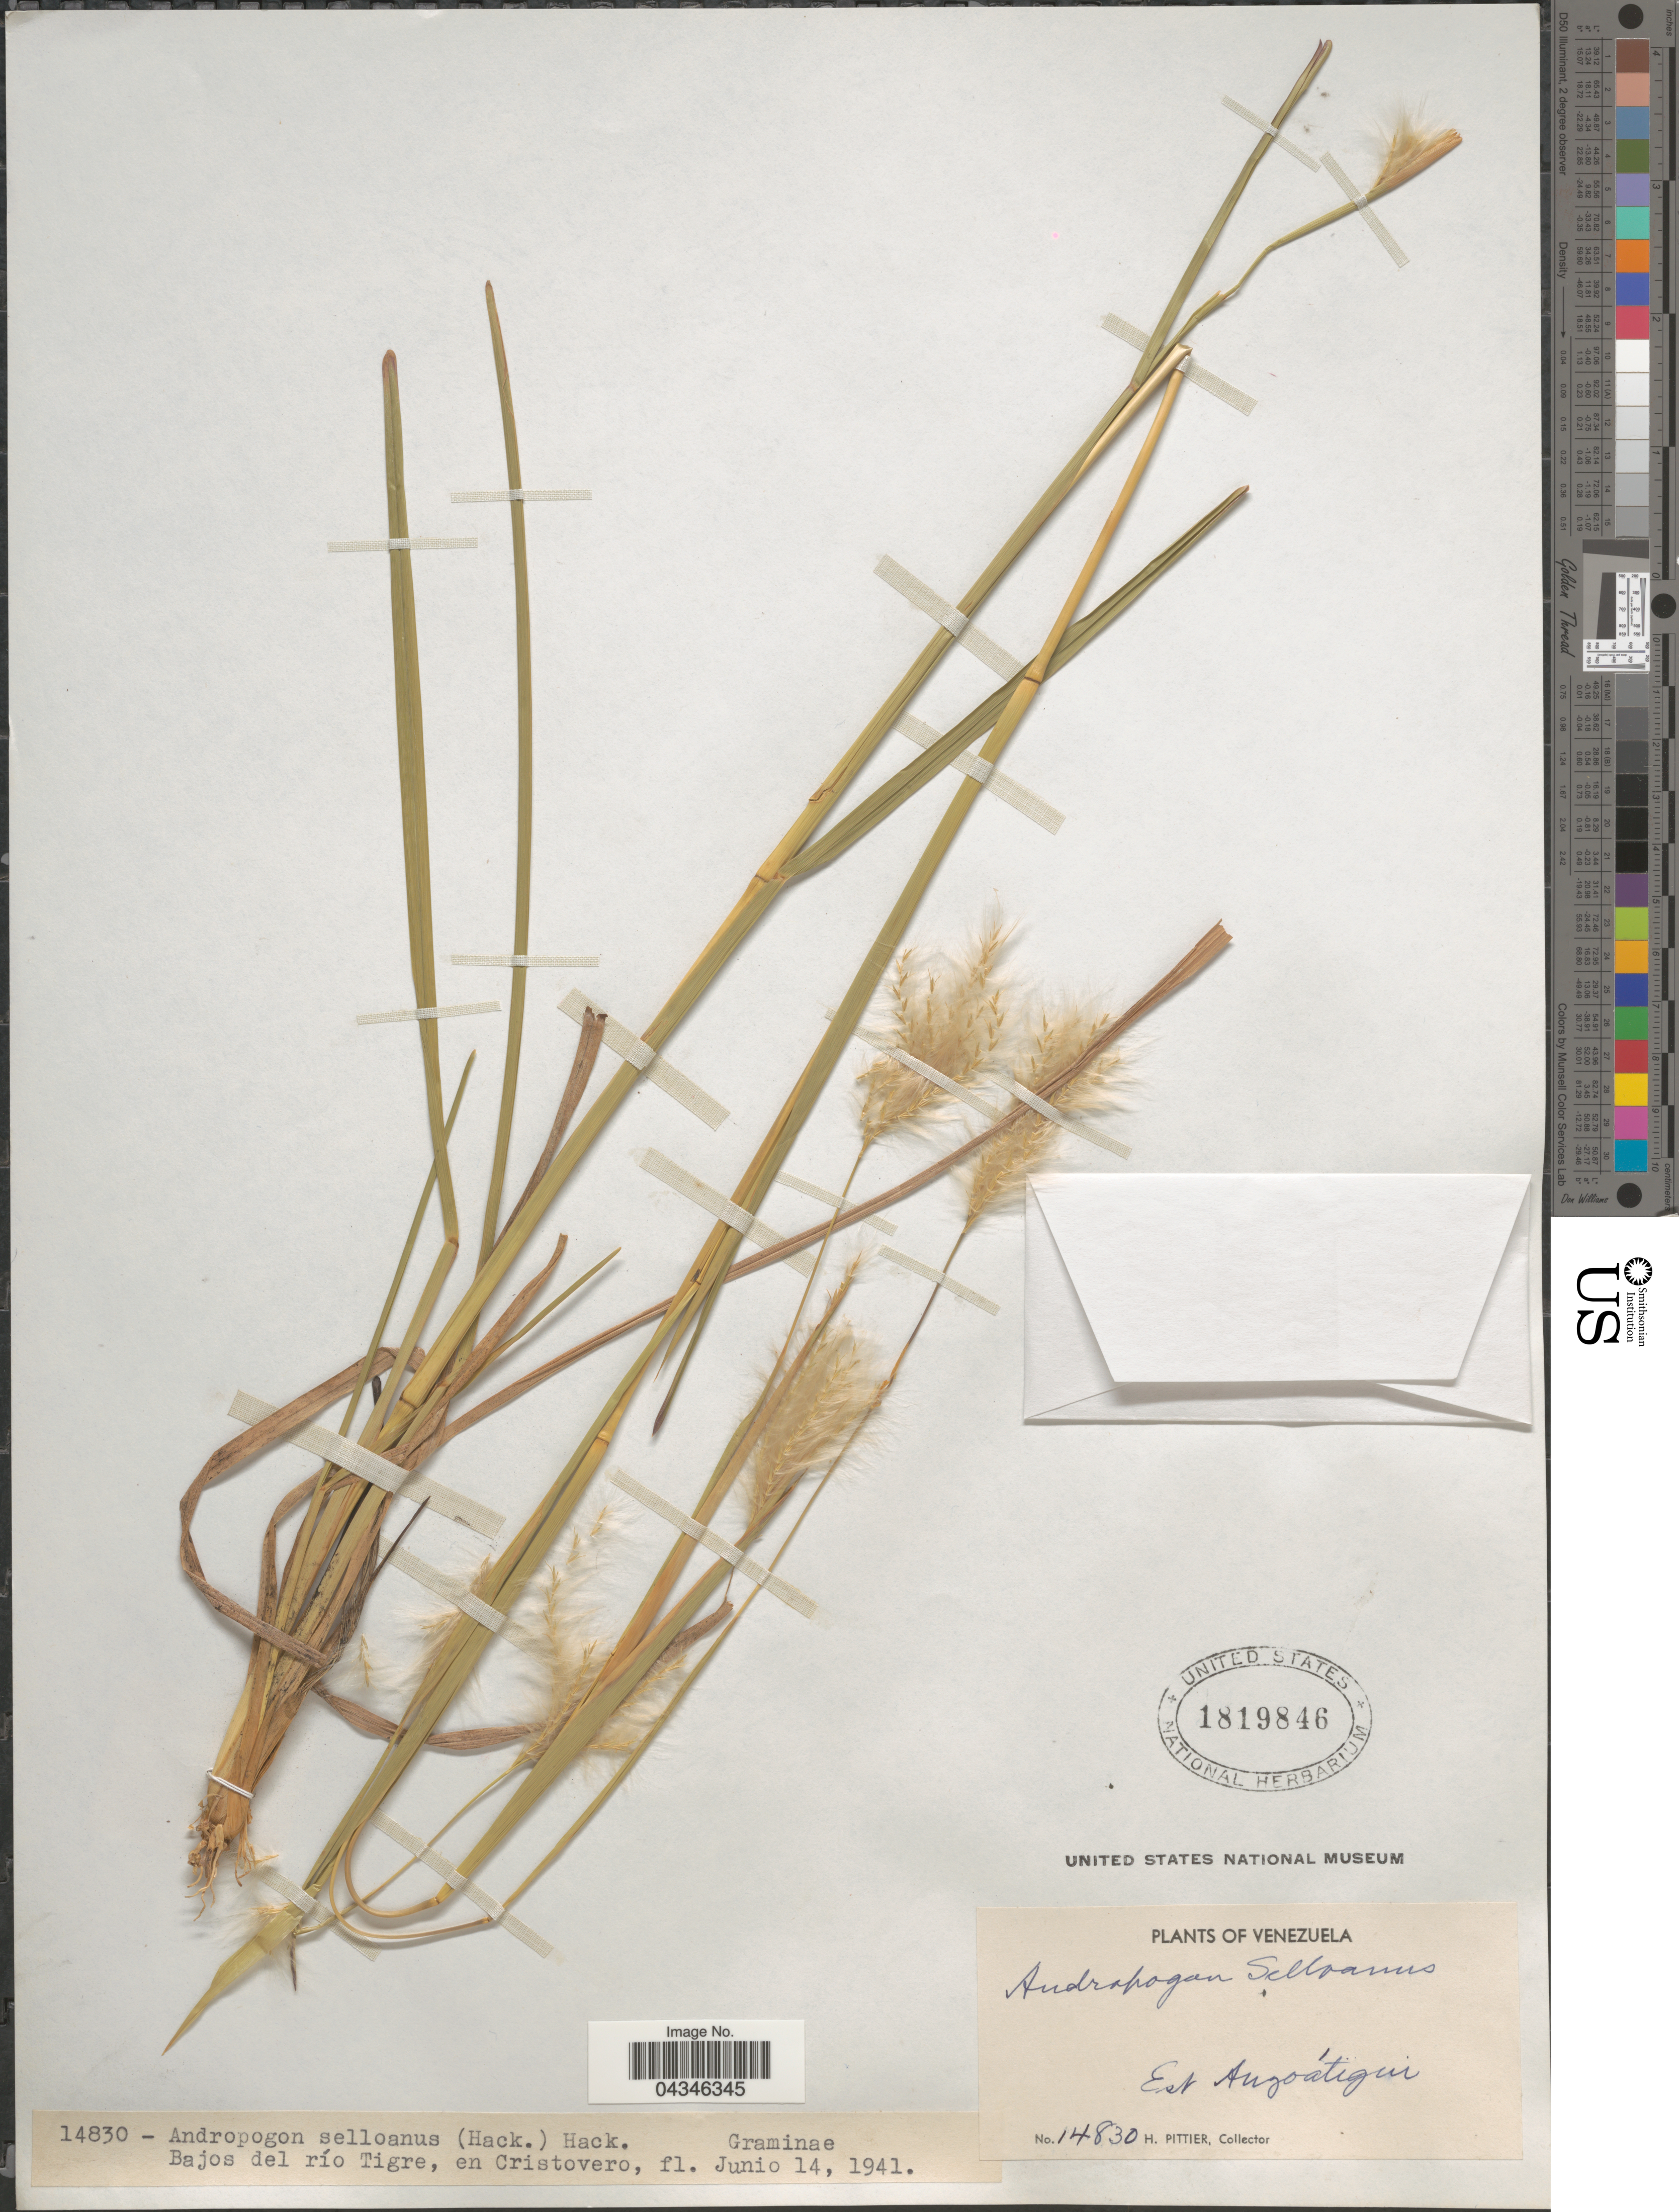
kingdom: Plantae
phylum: Tracheophyta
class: Liliopsida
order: Poales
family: Poaceae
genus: Andropogon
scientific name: Andropogon selloanus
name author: (Hack.) Hack.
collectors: H. F. Pittier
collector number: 14830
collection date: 1941-06-14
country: Venezuela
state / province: Anzoategui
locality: Bajos del río Tigre, en Cristovero.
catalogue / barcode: US 1819846